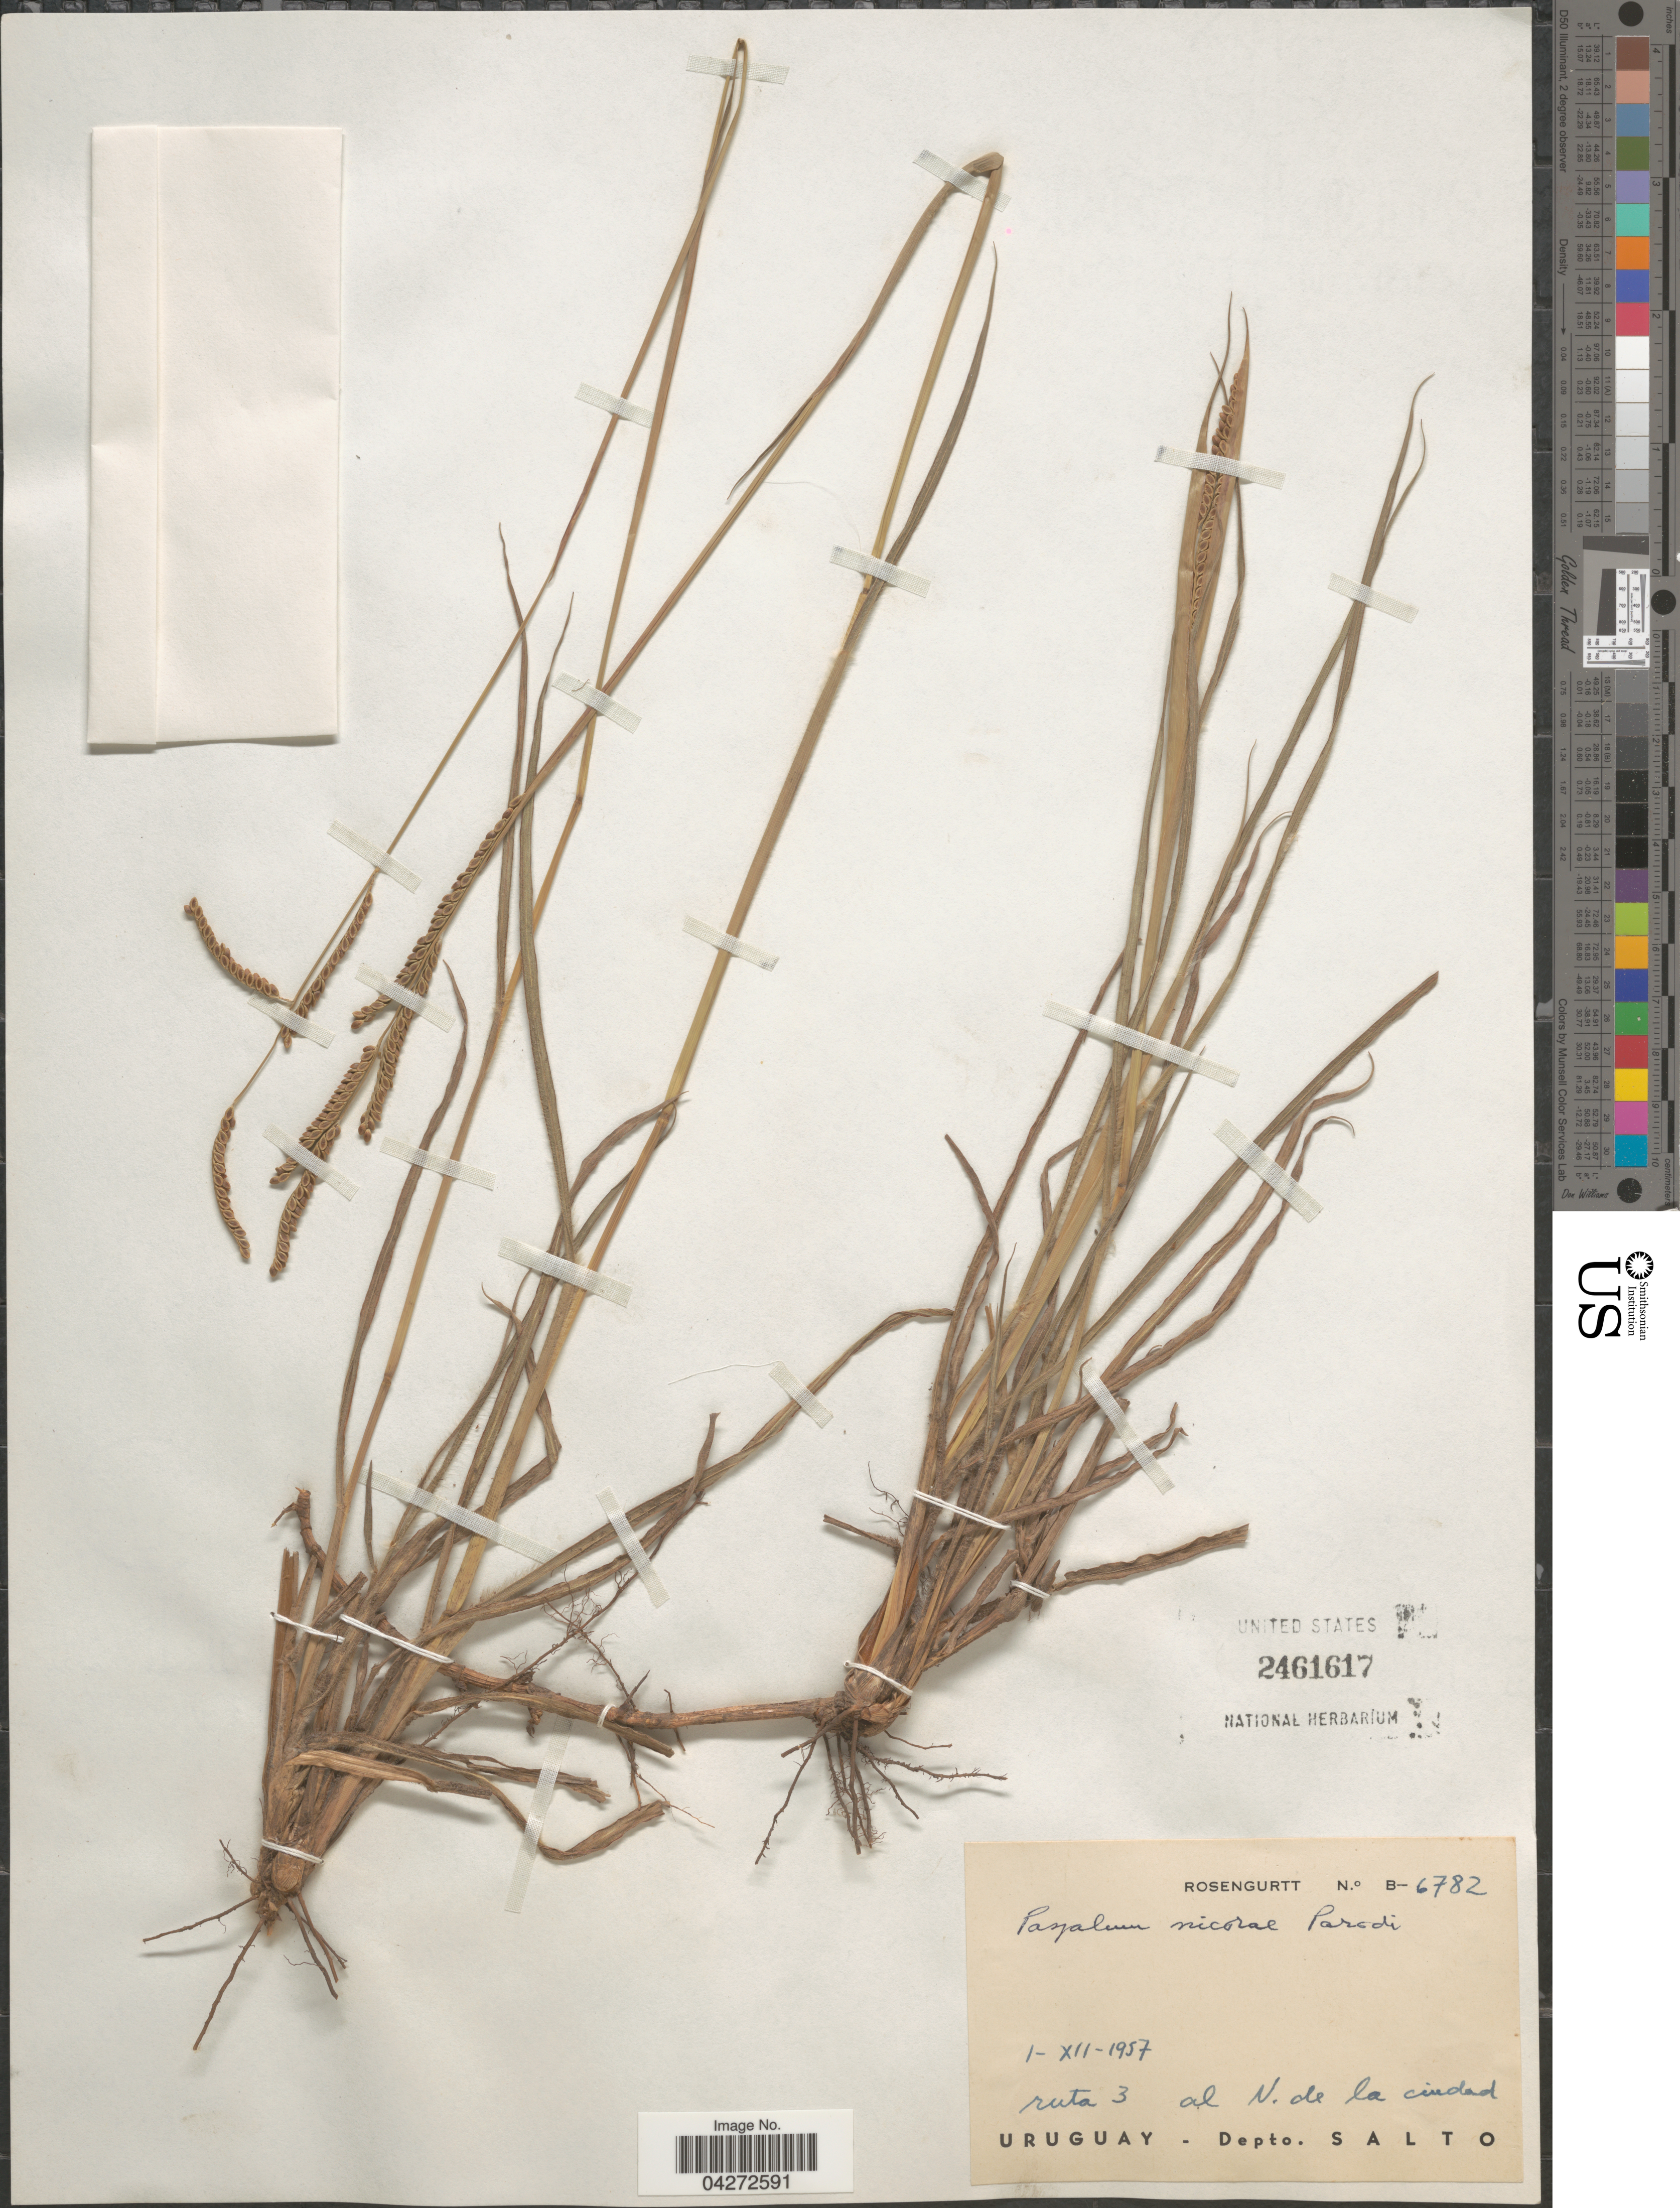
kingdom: Plantae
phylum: Tracheophyta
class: Liliopsida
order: Poales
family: Poaceae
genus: Paspalum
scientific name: Paspalum nicorae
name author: Parodi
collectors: Rosengurtt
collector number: B-6782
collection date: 1957-12-01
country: Uruguay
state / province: Salto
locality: Ruta 3 al N. de la ciudad. Depto. Salto.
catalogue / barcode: US 2461617